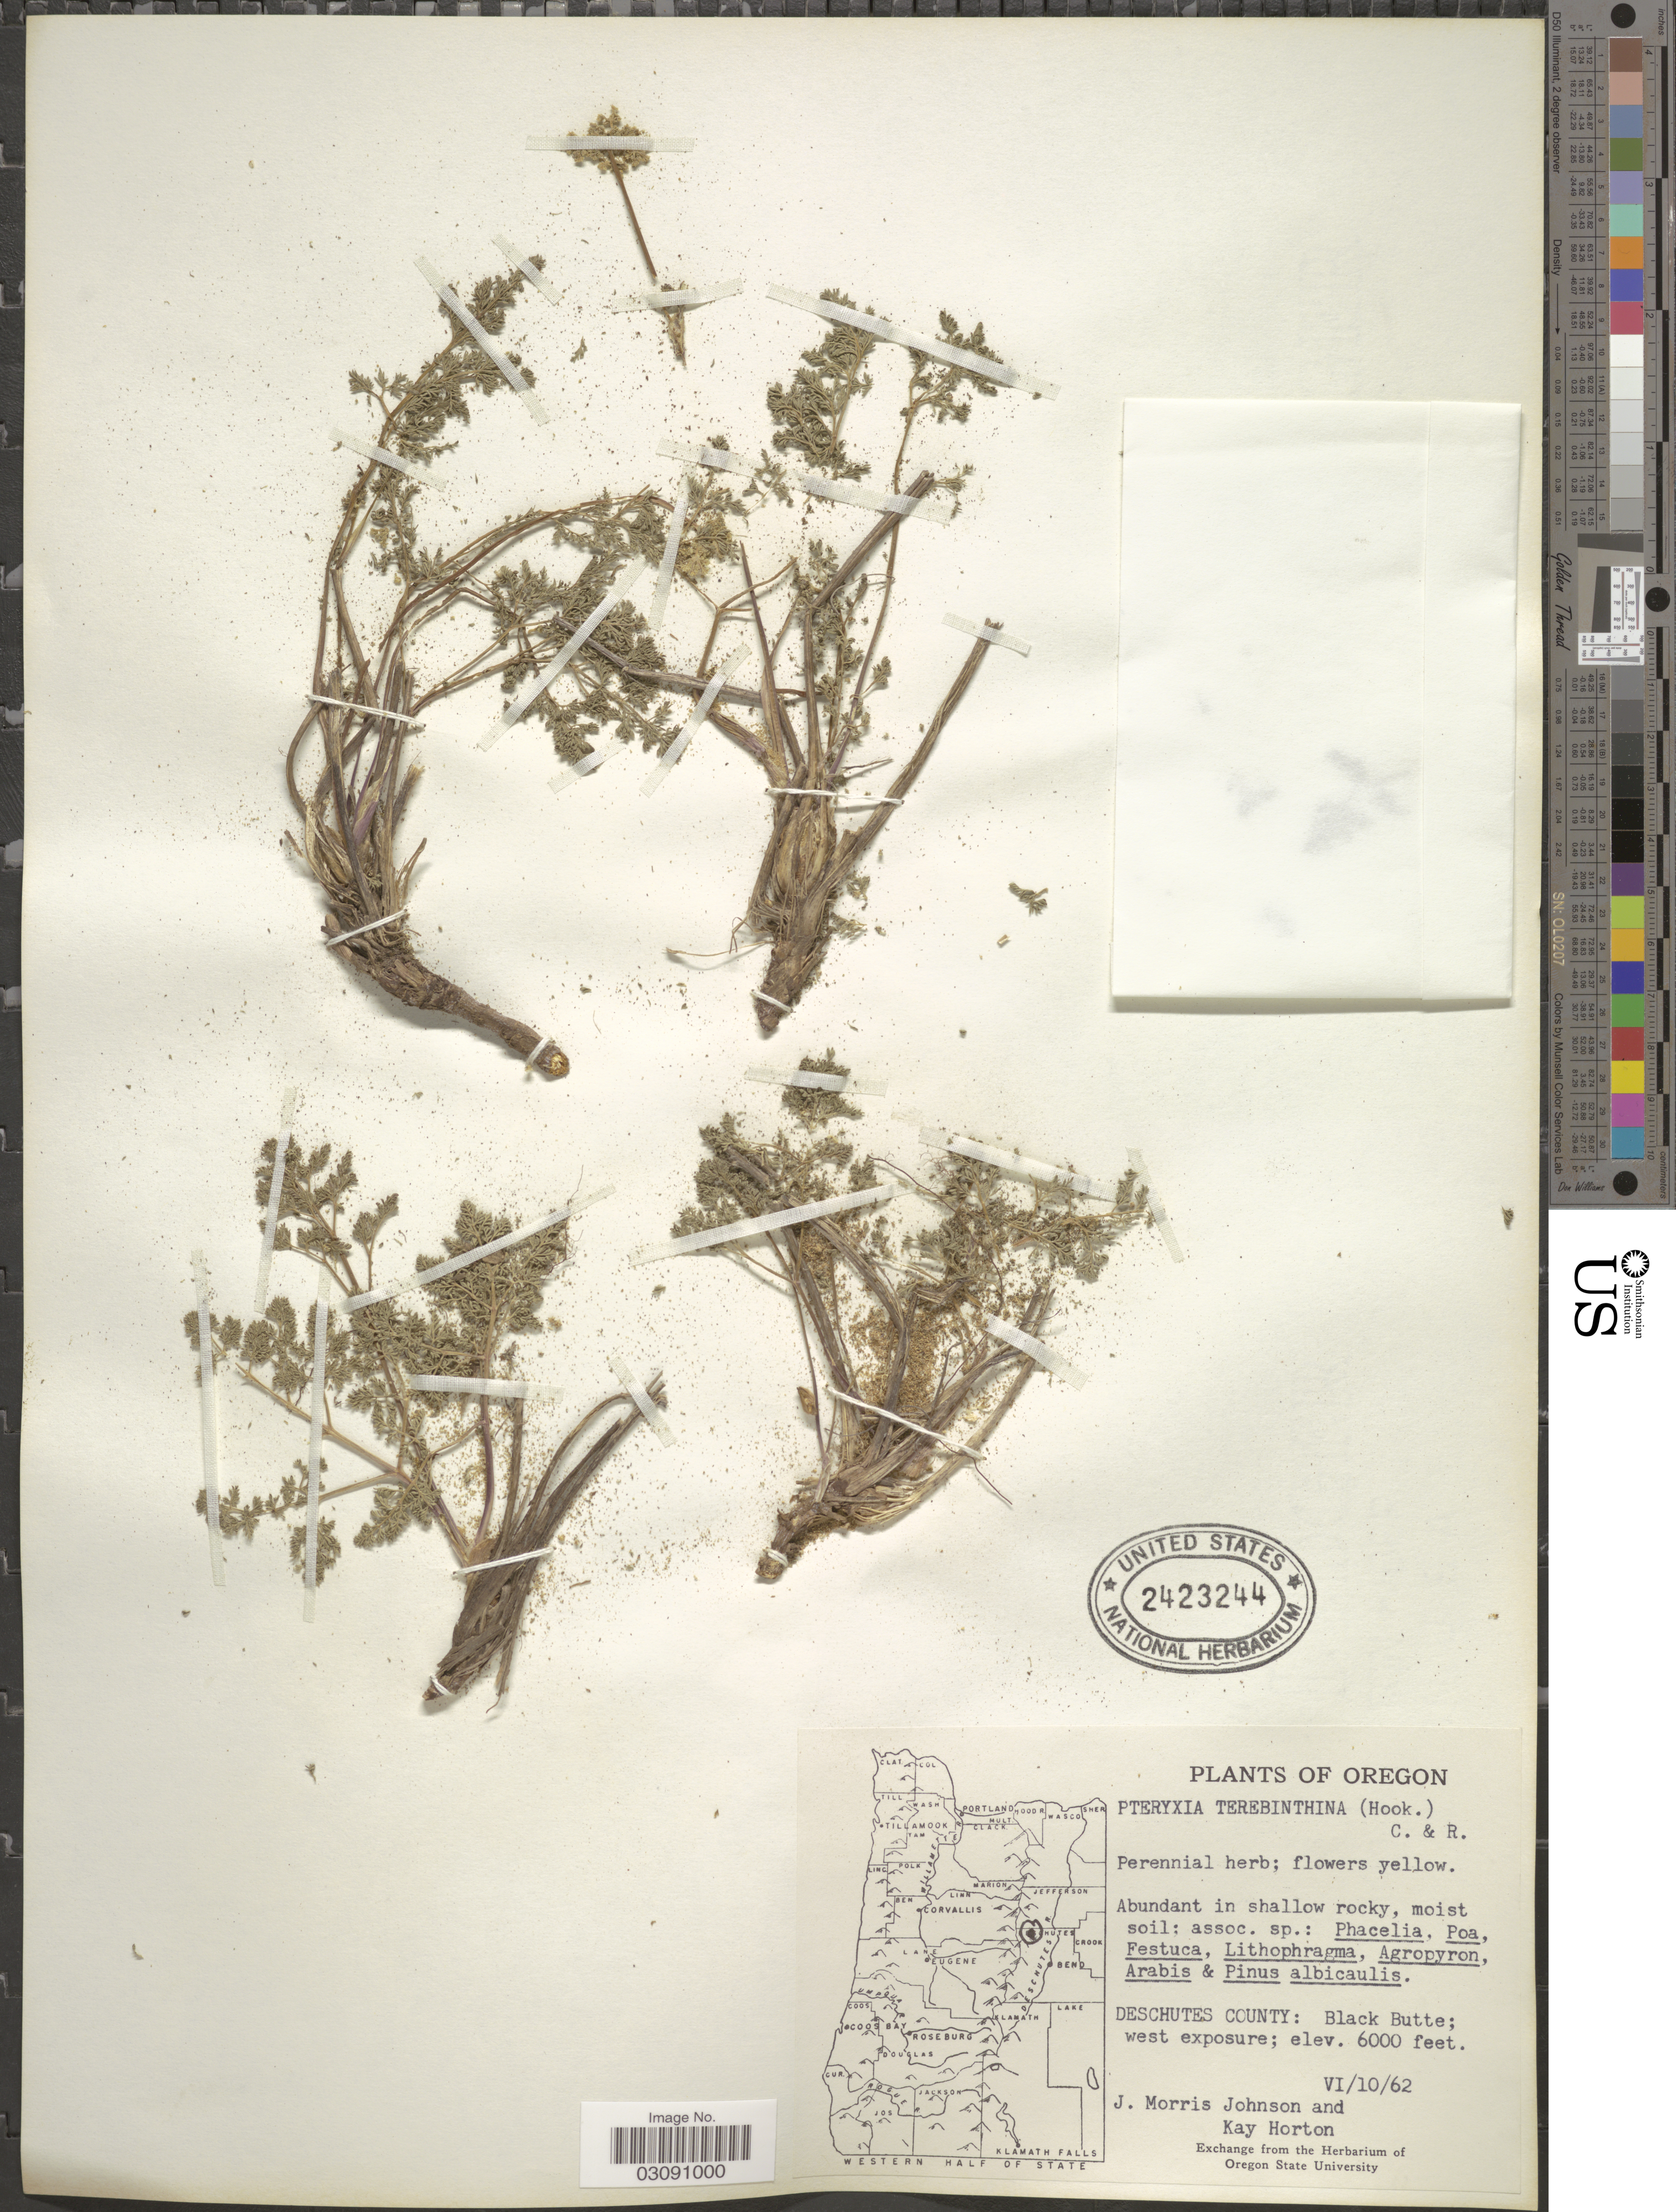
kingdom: Plantae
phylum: Tracheophyta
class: Magnoliopsida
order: Apiales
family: Apiaceae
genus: Pteryxia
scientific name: Pteryxia terebinthina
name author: (Hook.) J.M. Coult. & Rose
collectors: J. M. Johnson & K. Horton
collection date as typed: Transcribed d/m/y: 10/6/62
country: United States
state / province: Oregon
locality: Deschutes County: Black Butte; west exposure.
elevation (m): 1829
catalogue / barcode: US 2423244